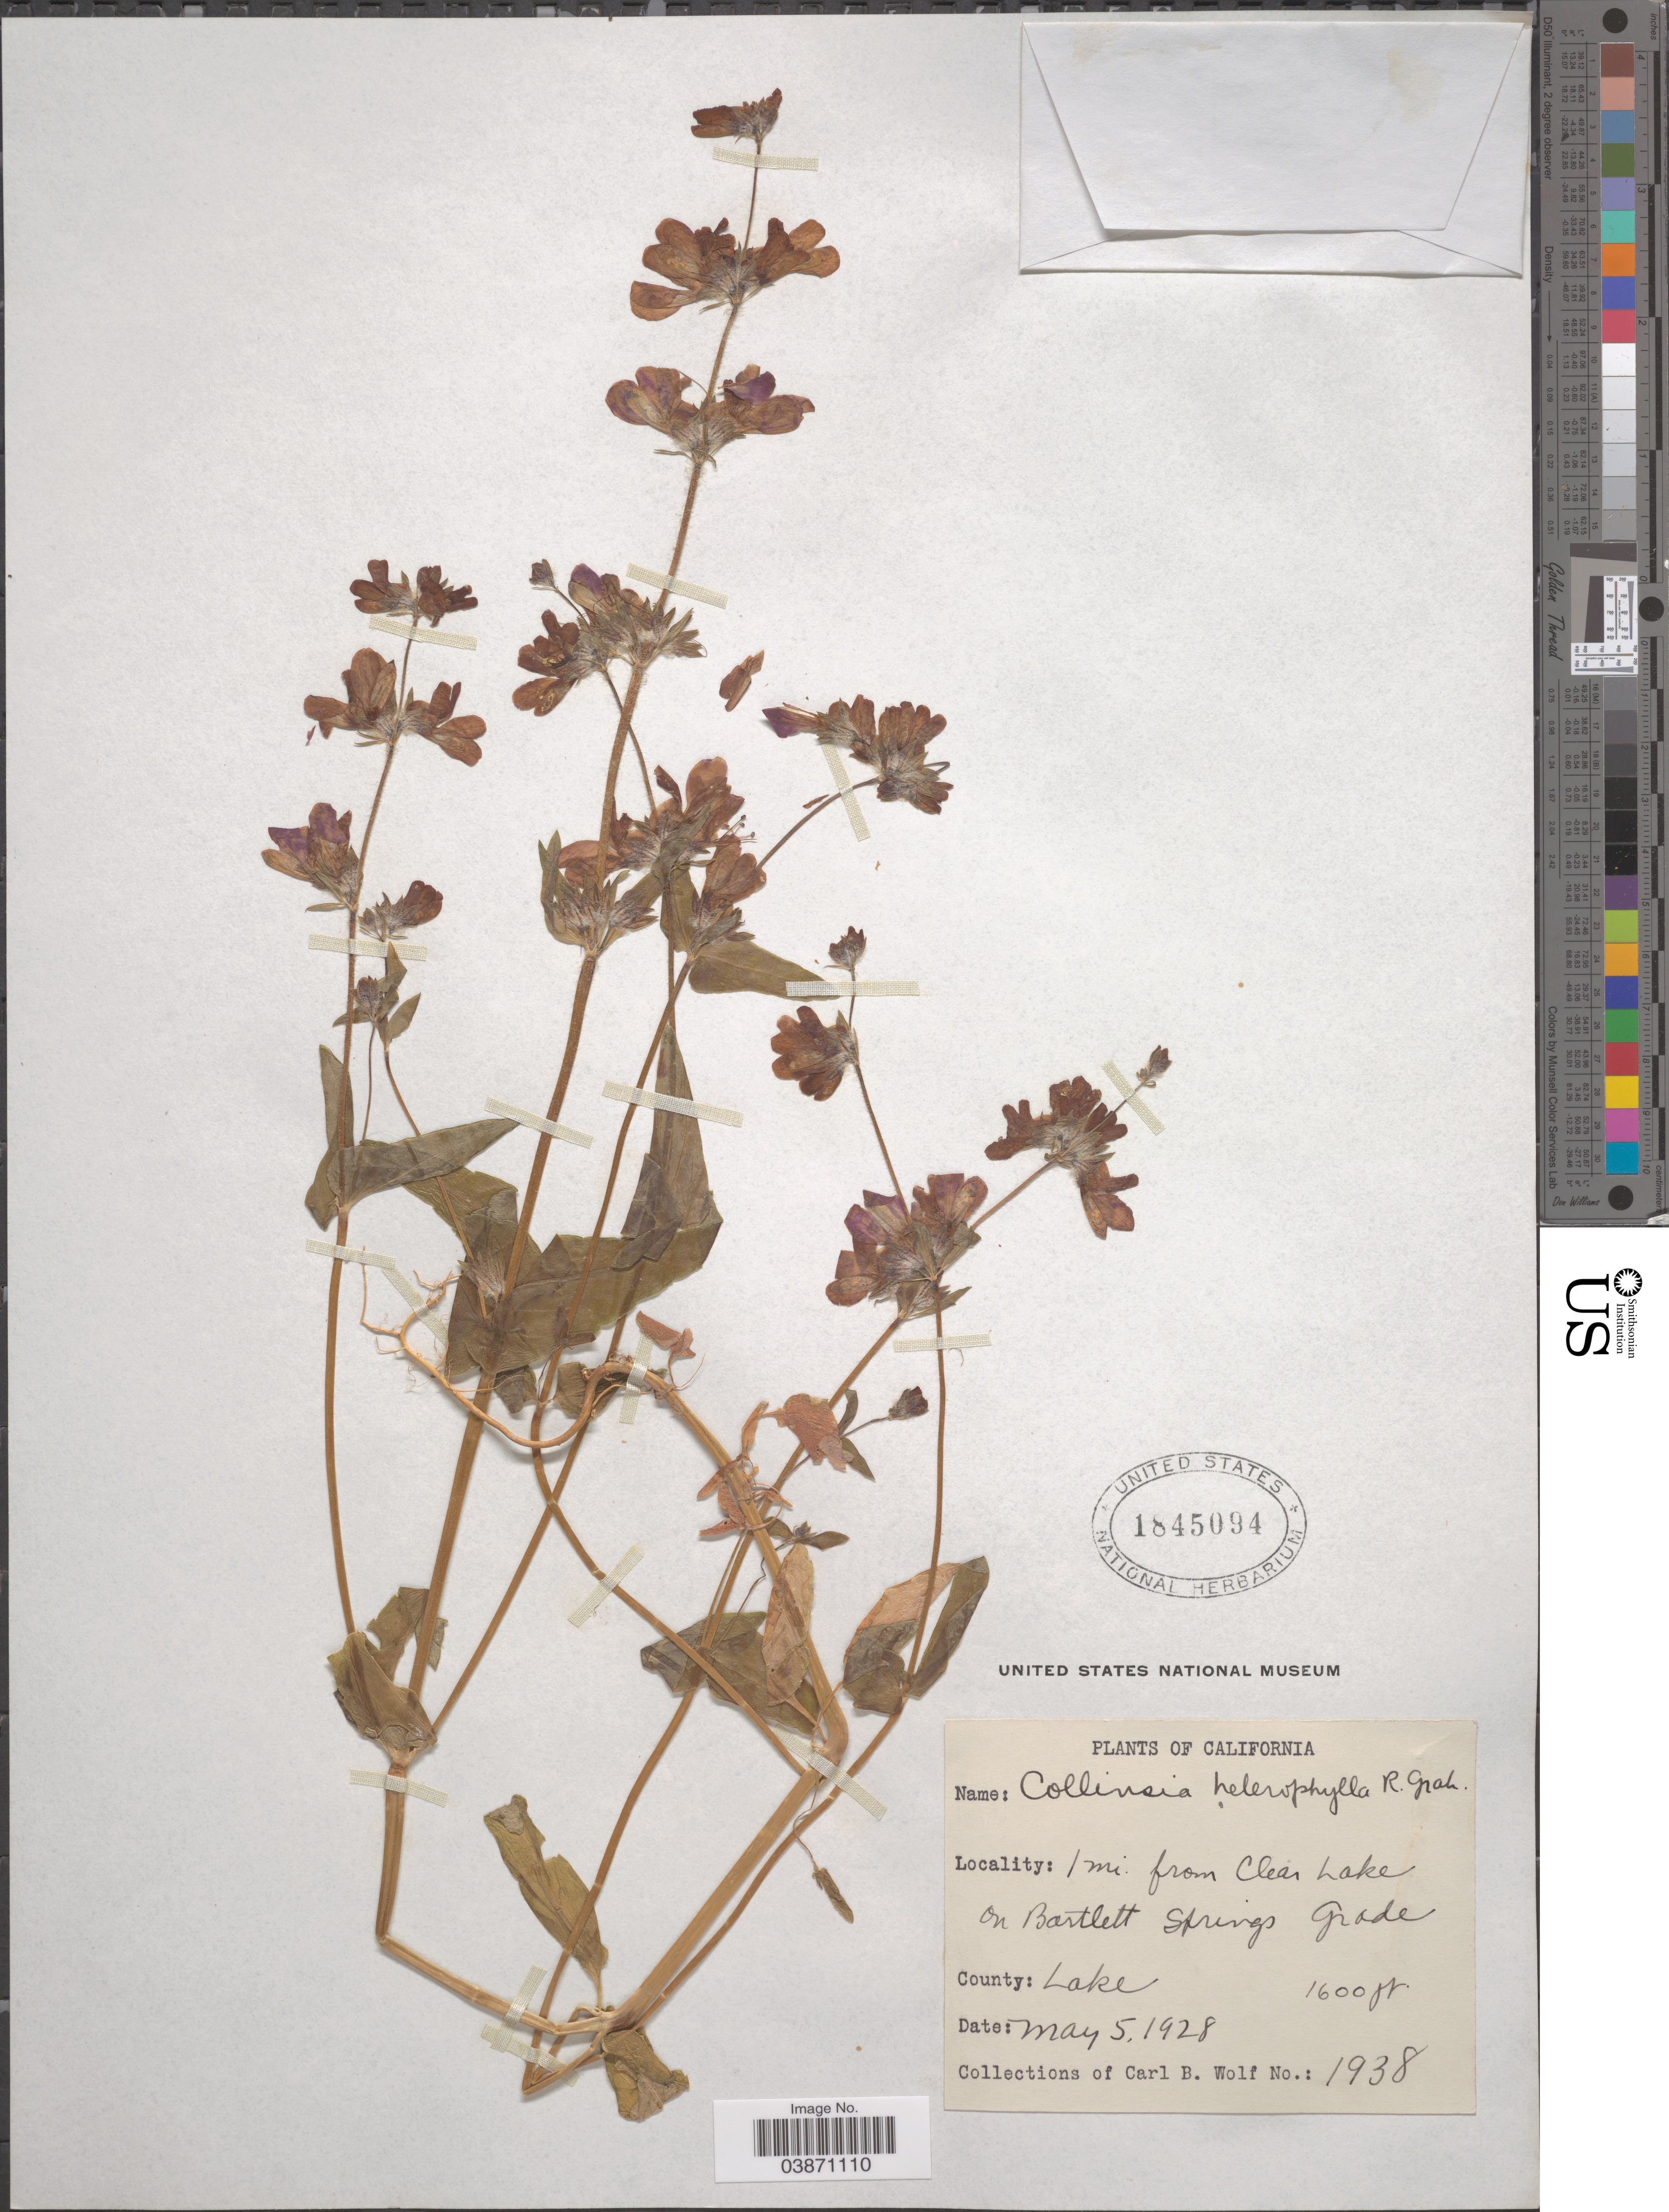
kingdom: Plantae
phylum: Tracheophyta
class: Magnoliopsida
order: Lamiales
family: Plantaginaceae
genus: Collinsia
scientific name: Collinsia heterophylla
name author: Buist ex Graham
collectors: C. B. Wolf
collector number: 1938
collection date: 1928-05-05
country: United States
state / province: California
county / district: Lake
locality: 1 mi. from Clear Lake on Bartlett Springs Grade. County: Lake.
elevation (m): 488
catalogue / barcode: US 1845094